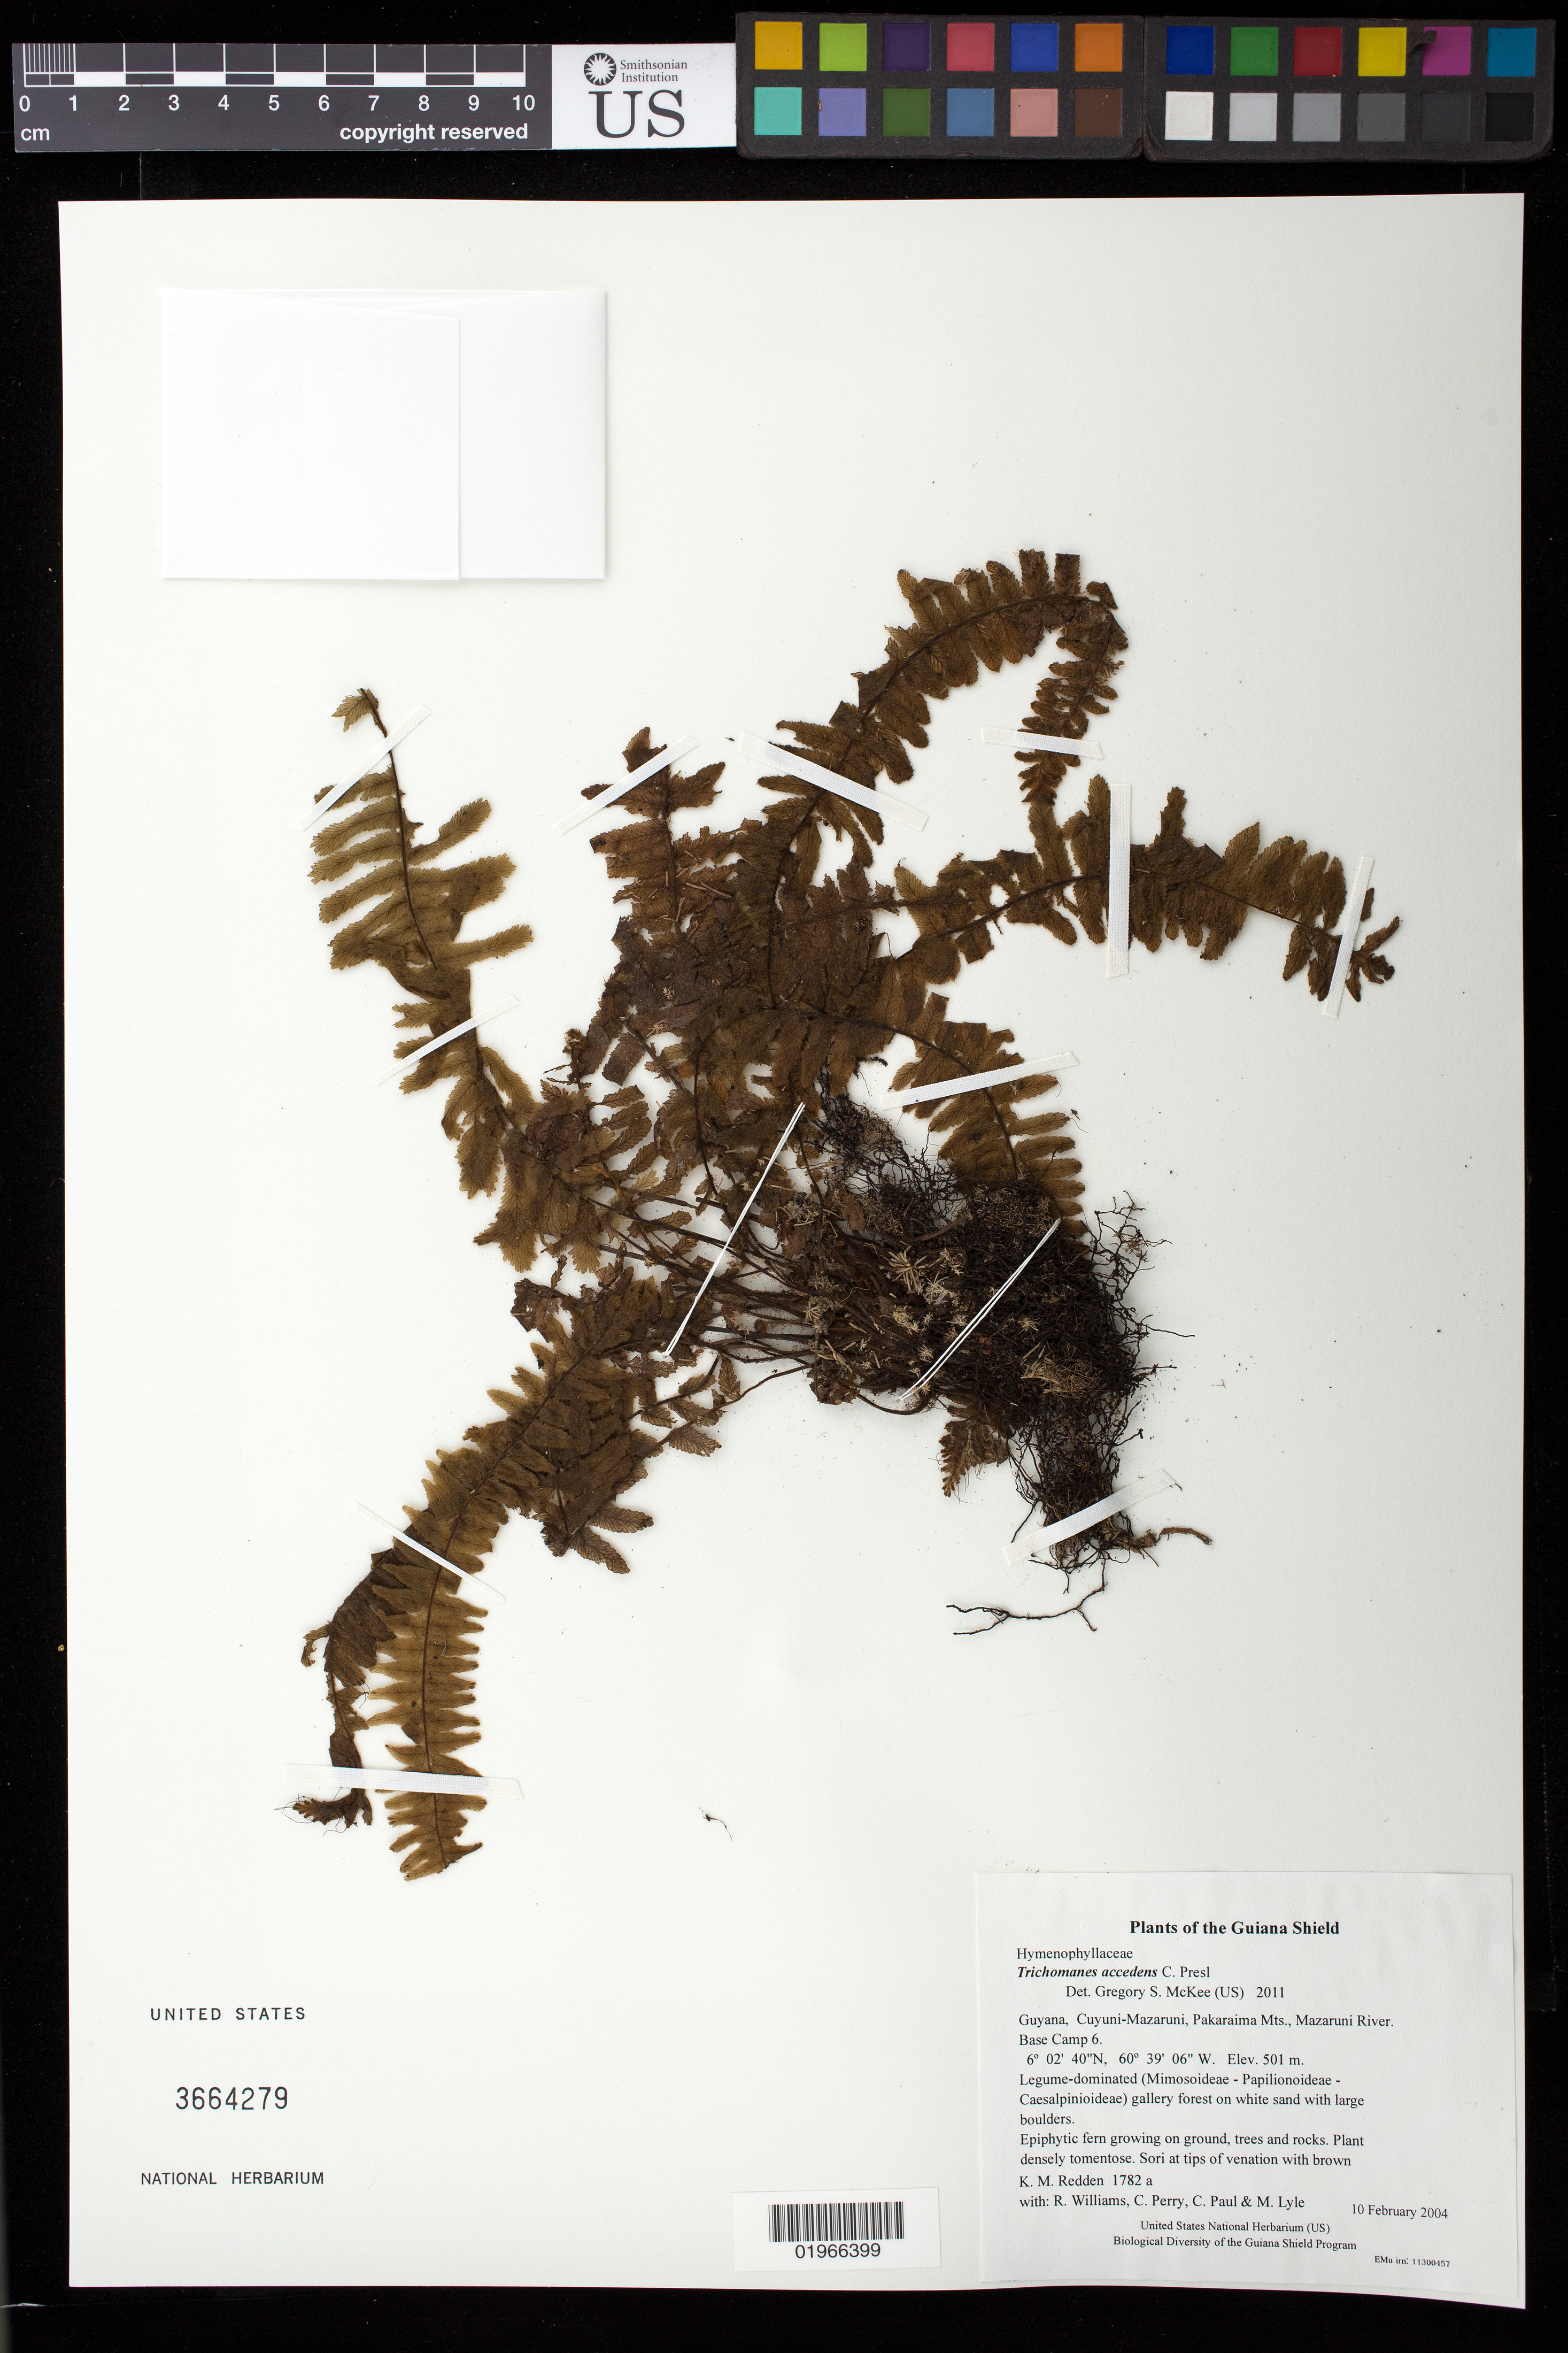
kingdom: Plantae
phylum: Tracheophyta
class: Polypodiopsida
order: Hymenophyllales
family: Hymenophyllaceae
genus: Trichomanes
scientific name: Trichomanes accedens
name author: C. Presl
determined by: McKee, G. S., (US), NMNH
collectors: K. M. Redden, R. Williams, C. Perry, C. Paul & M. Lyle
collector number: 1782 a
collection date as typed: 10 February 2004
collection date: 2004-02-10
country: Guyana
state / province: Cuyuni-Mazaruni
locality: Pakaraima Mts., Mazaruni River. Base Camp 6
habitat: Legume-dominated (Mimosoideae - Papilionoideae - Caesalpinioideae) gallery forest on white sand with large boulders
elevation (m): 501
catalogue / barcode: US 3664279